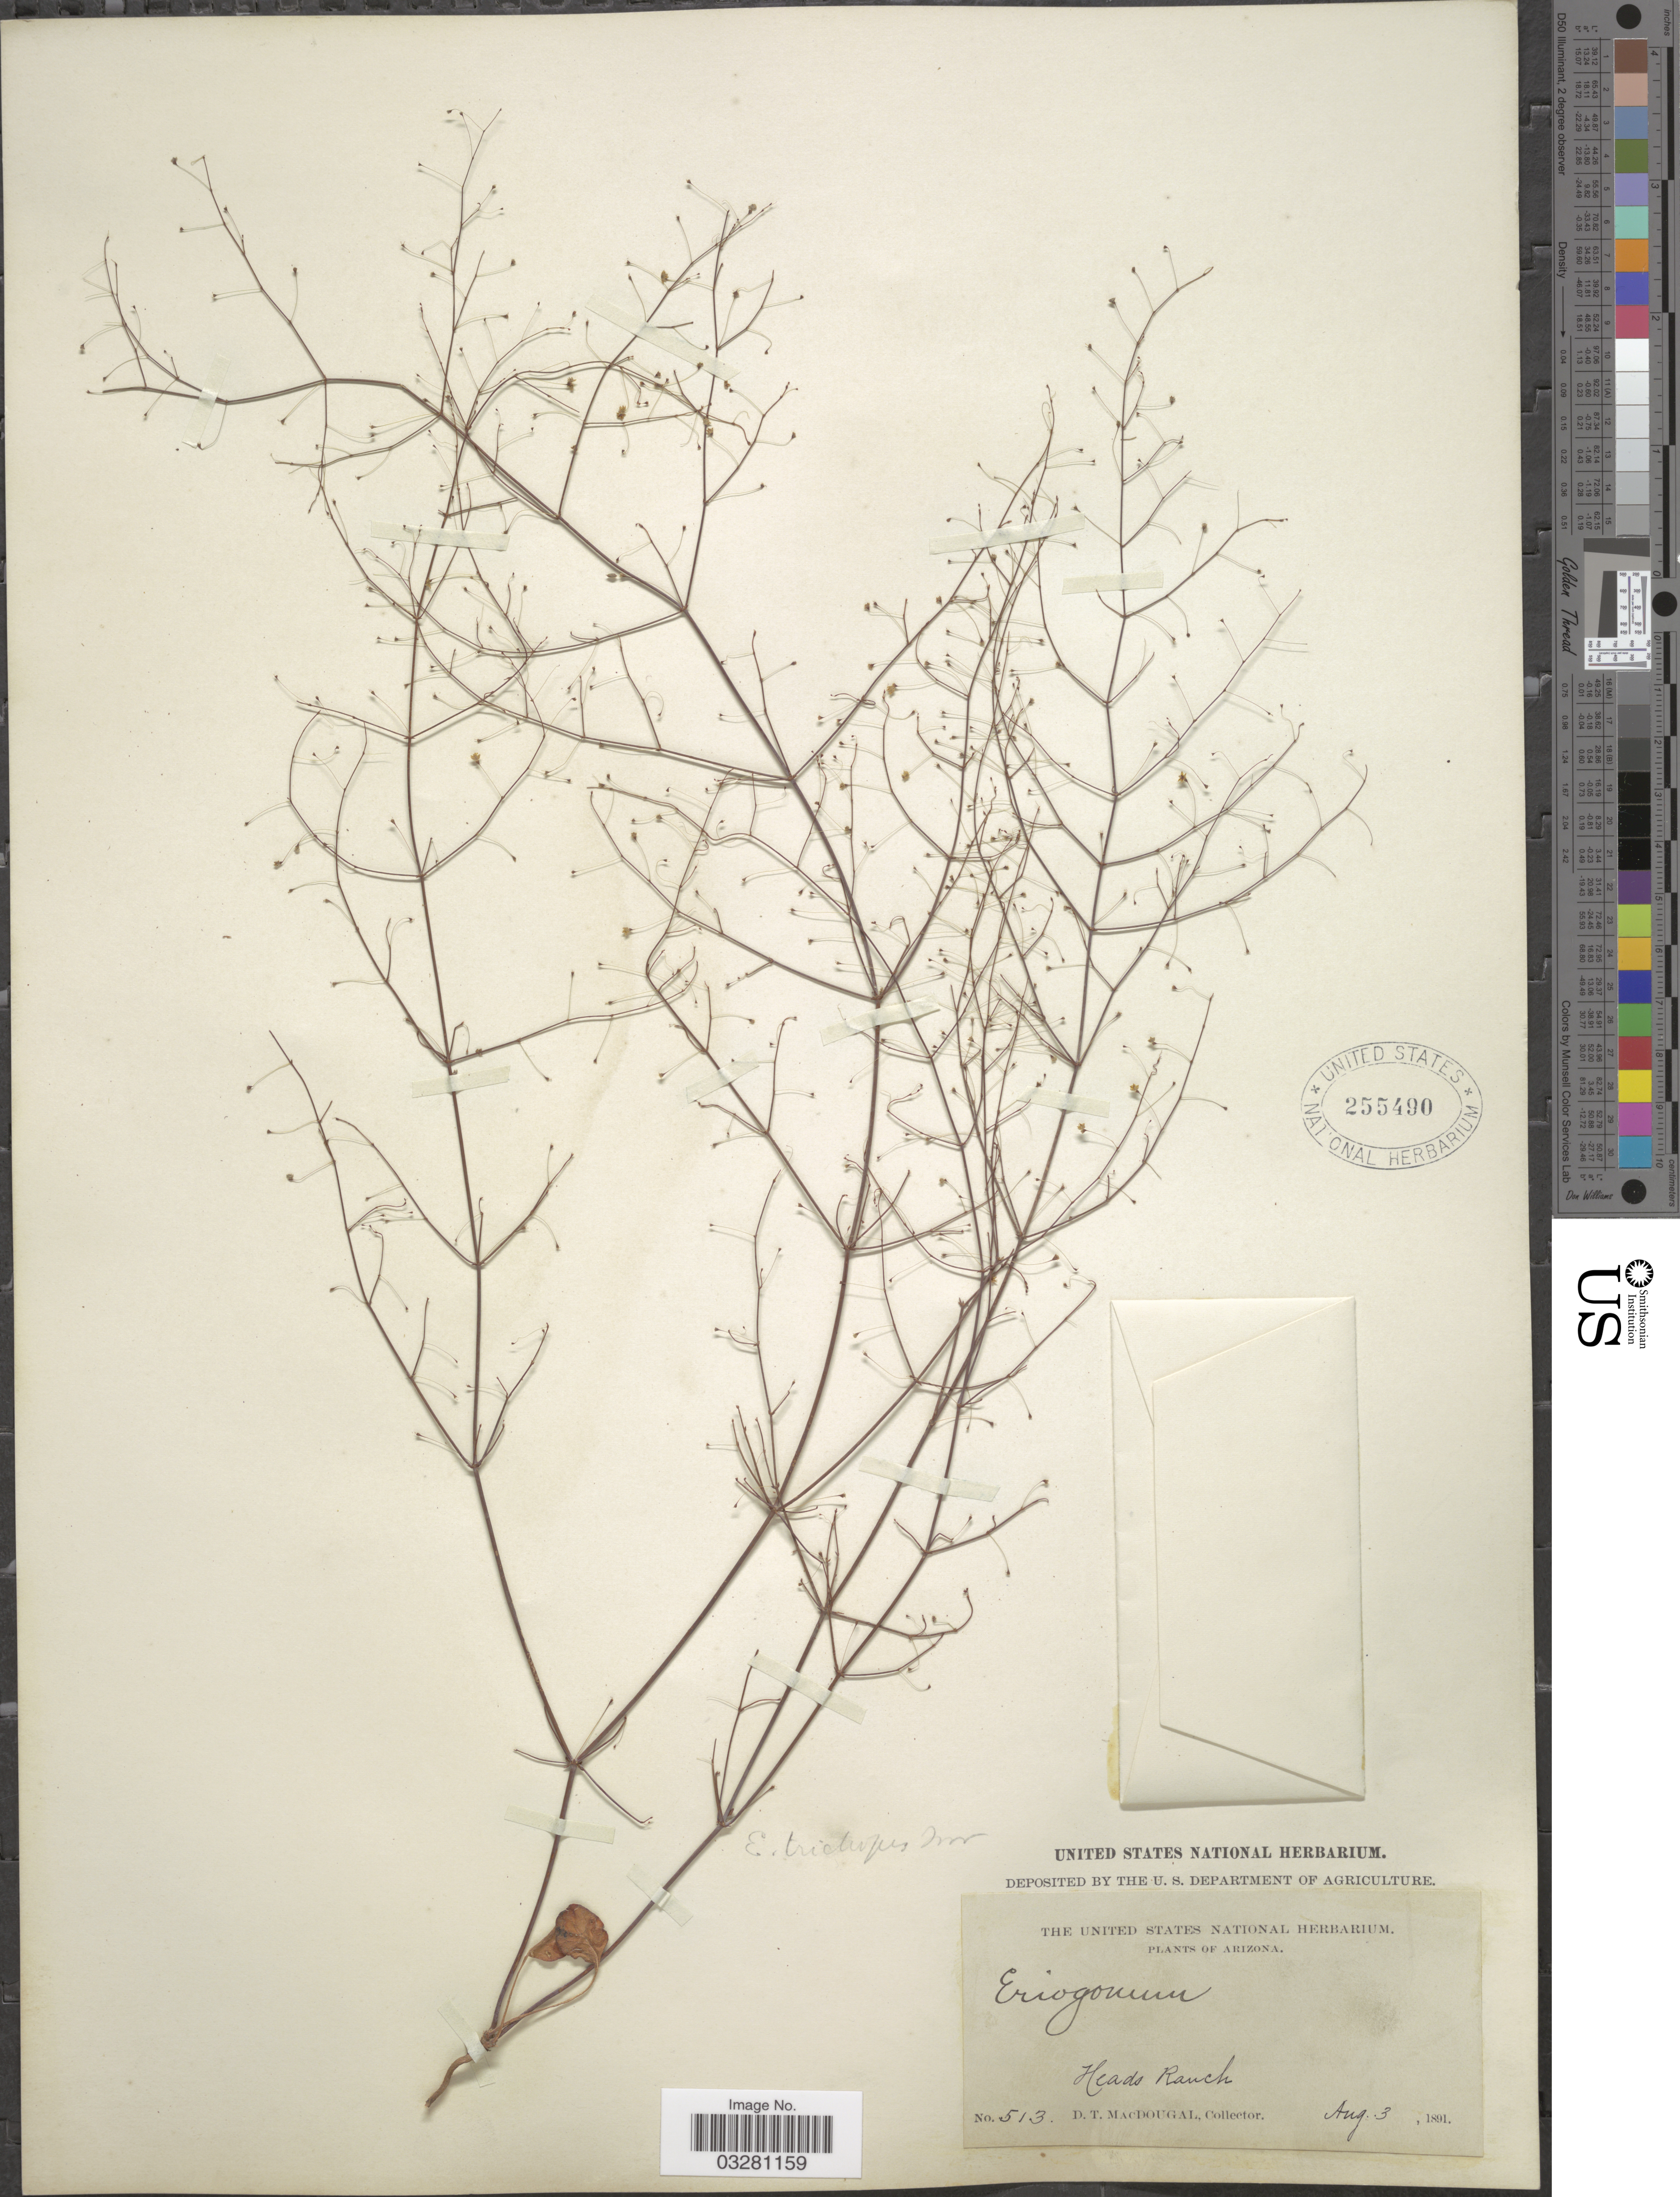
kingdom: Plantae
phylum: Tracheophyta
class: Magnoliopsida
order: Caryophyllales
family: Polygonaceae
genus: Eriogonum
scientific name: Eriogonum trichopes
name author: Torr.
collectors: D. T. MacDougal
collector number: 513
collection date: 1891-08-03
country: United States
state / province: Arizona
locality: Heads Ranch.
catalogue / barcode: US 255490